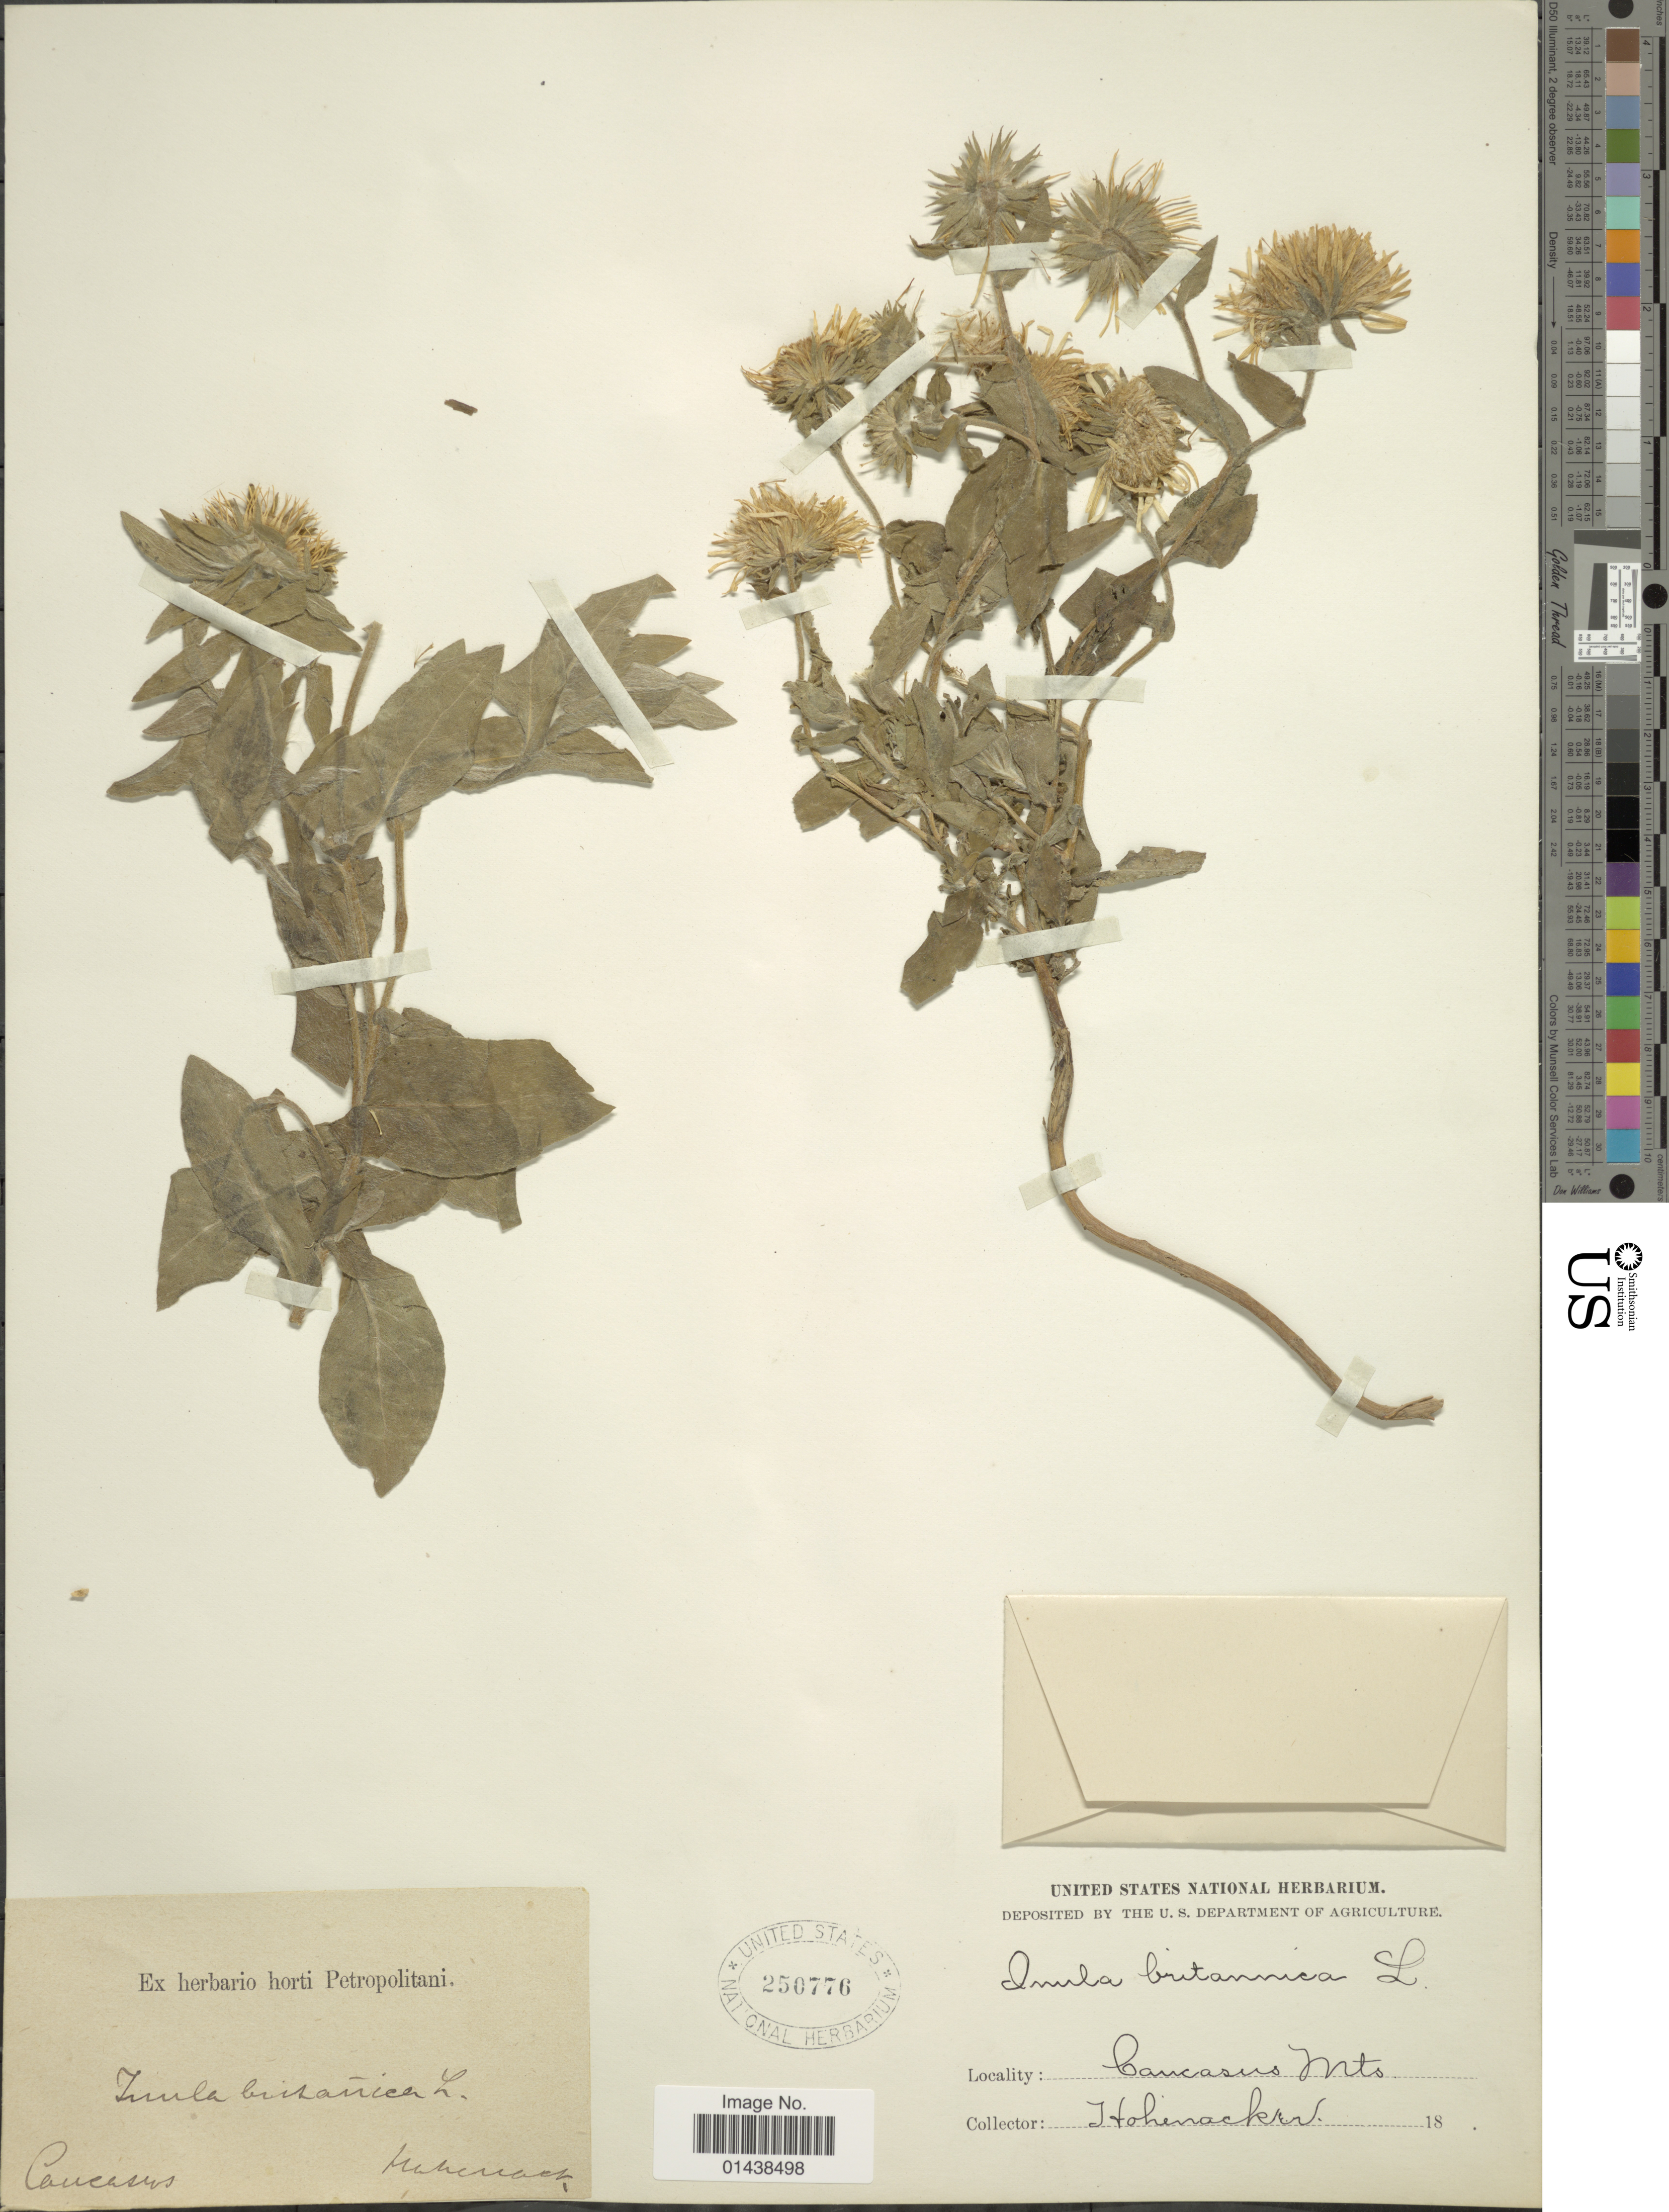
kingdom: Plantae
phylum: Tracheophyta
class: Magnoliopsida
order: Asterales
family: Asteraceae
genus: Inula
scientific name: Inula britannica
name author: L.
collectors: Hohenacker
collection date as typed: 18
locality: Caucasus Mts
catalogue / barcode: US 250776